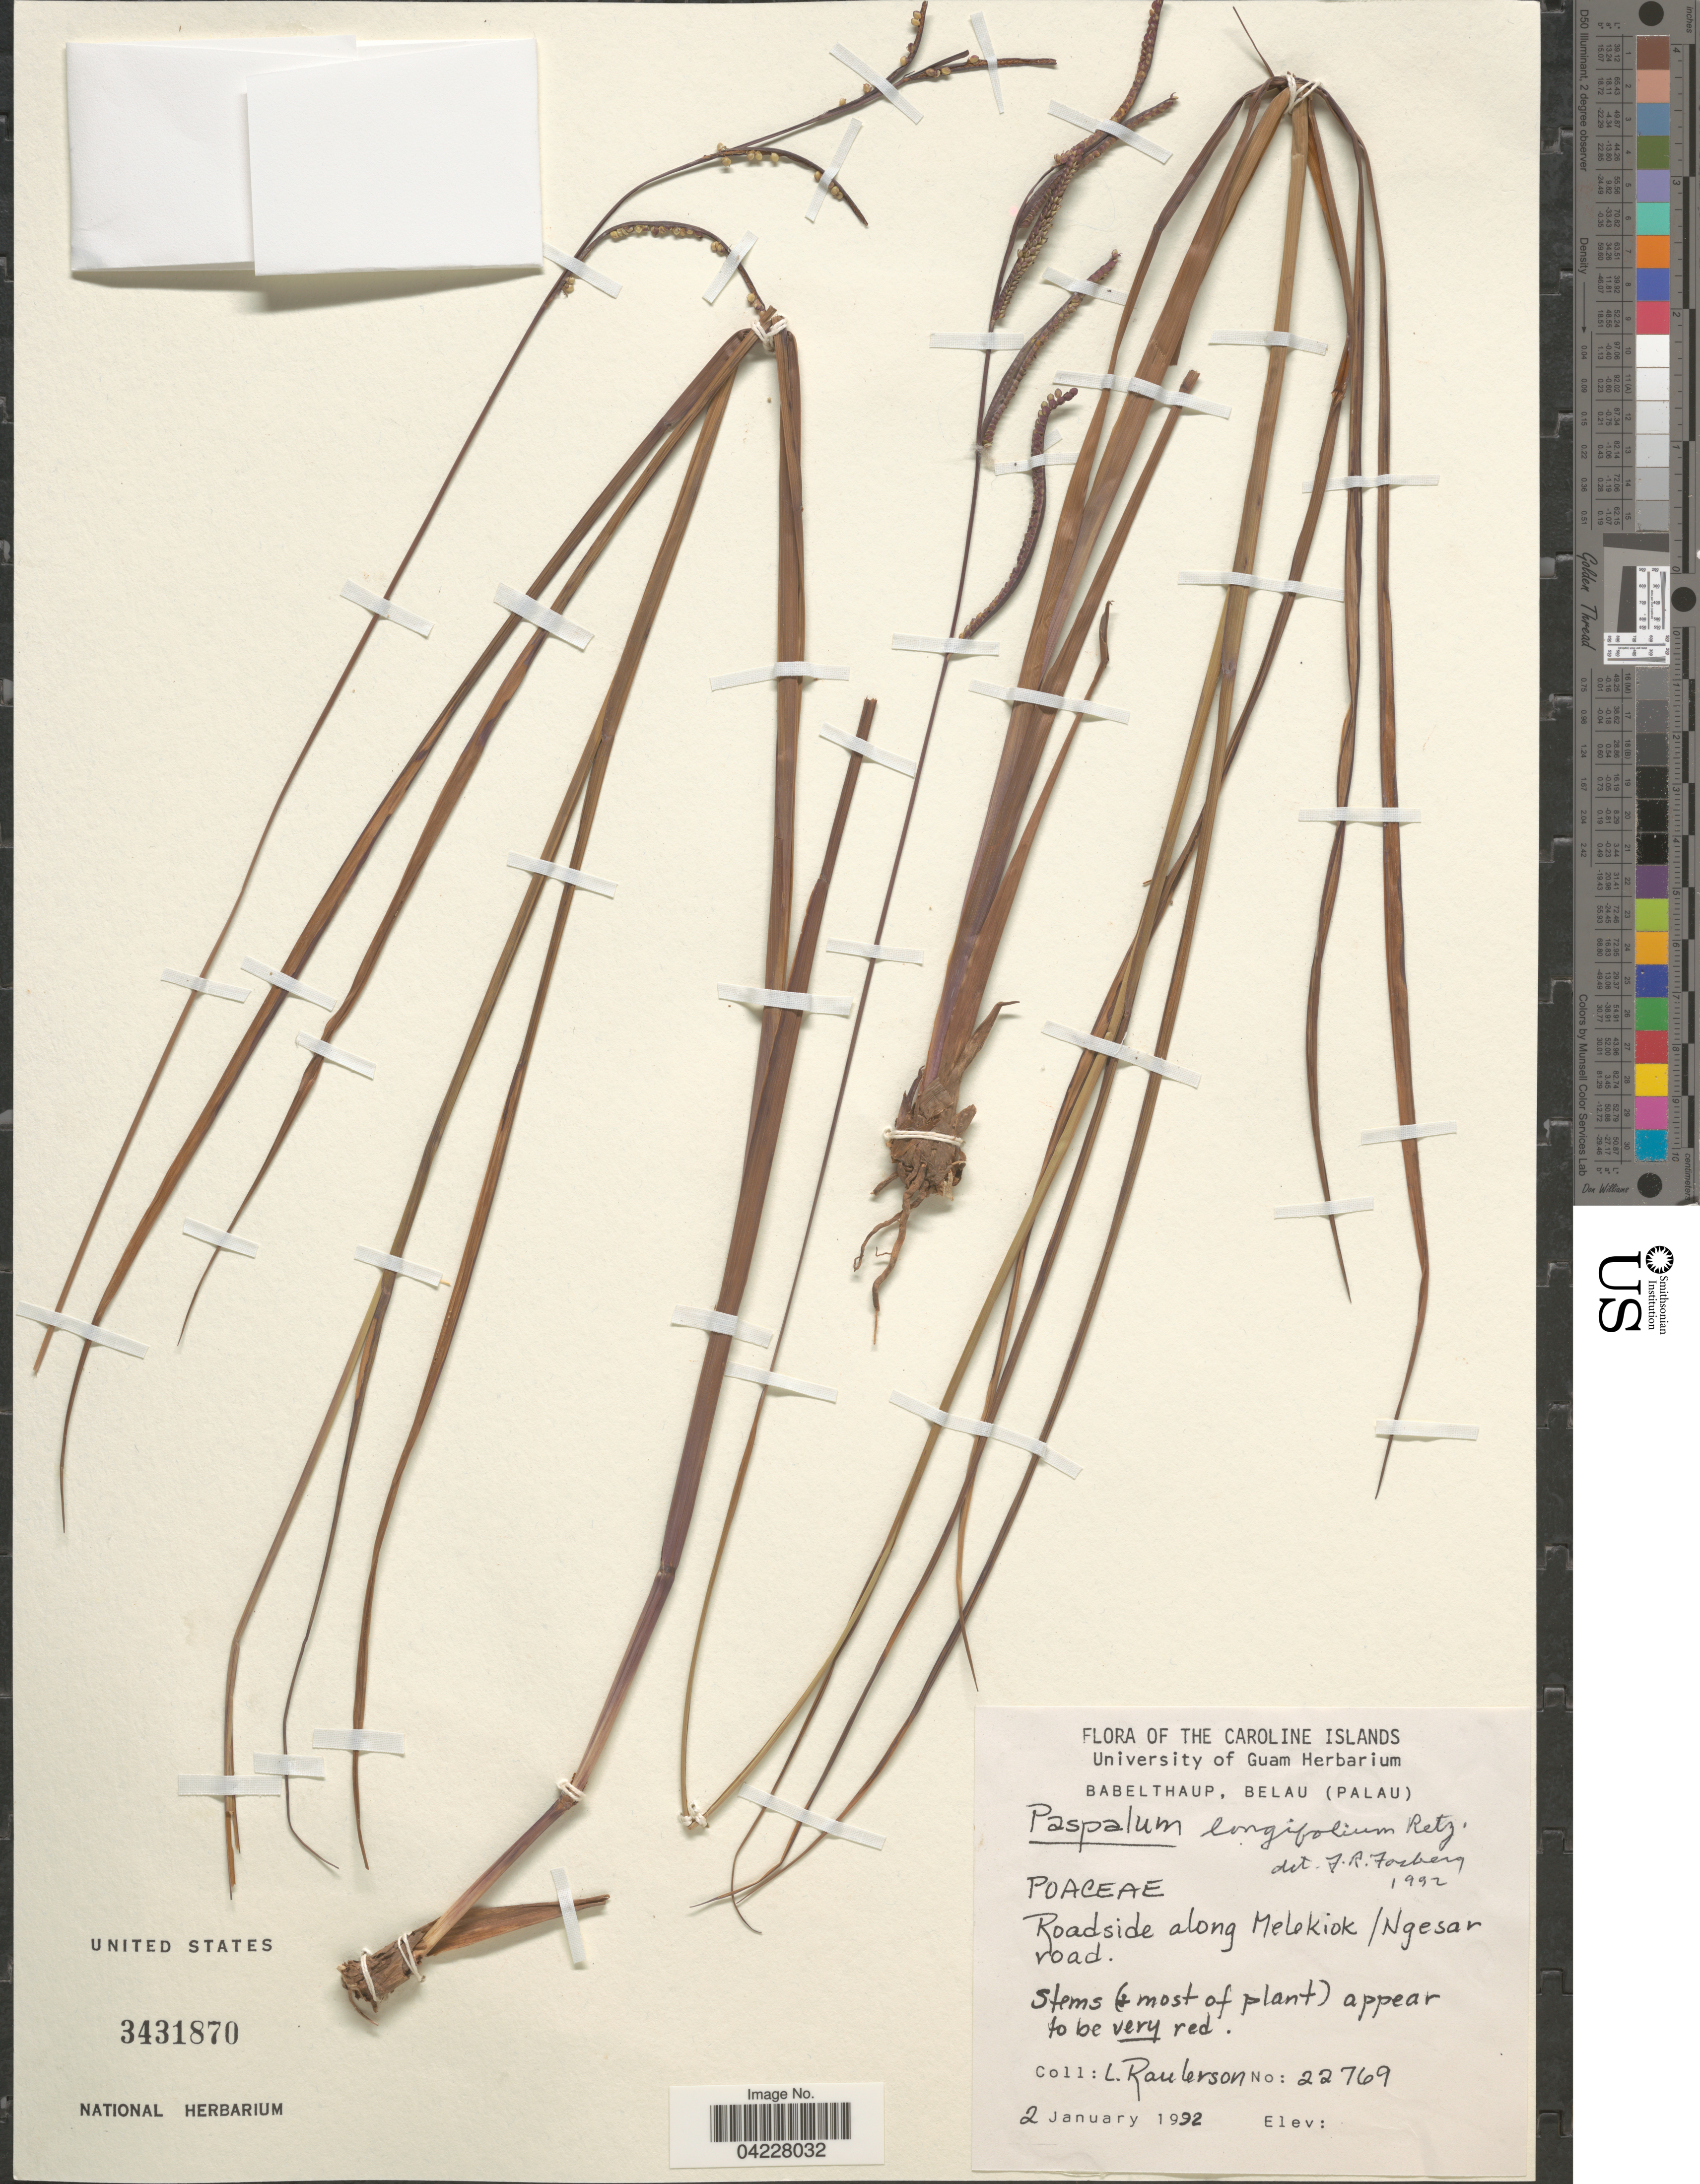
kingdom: Plantae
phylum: Tracheophyta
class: Liliopsida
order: Poales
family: Poaceae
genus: Paspalum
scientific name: Paspalum longifolium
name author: Roxb.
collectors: L. Raulerson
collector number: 22769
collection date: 1992-01-02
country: Palau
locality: The Caroline Islands. Babelthaup, Belau (Palau). Roadside along Melokiok/Ngesar road.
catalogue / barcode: US 3431870